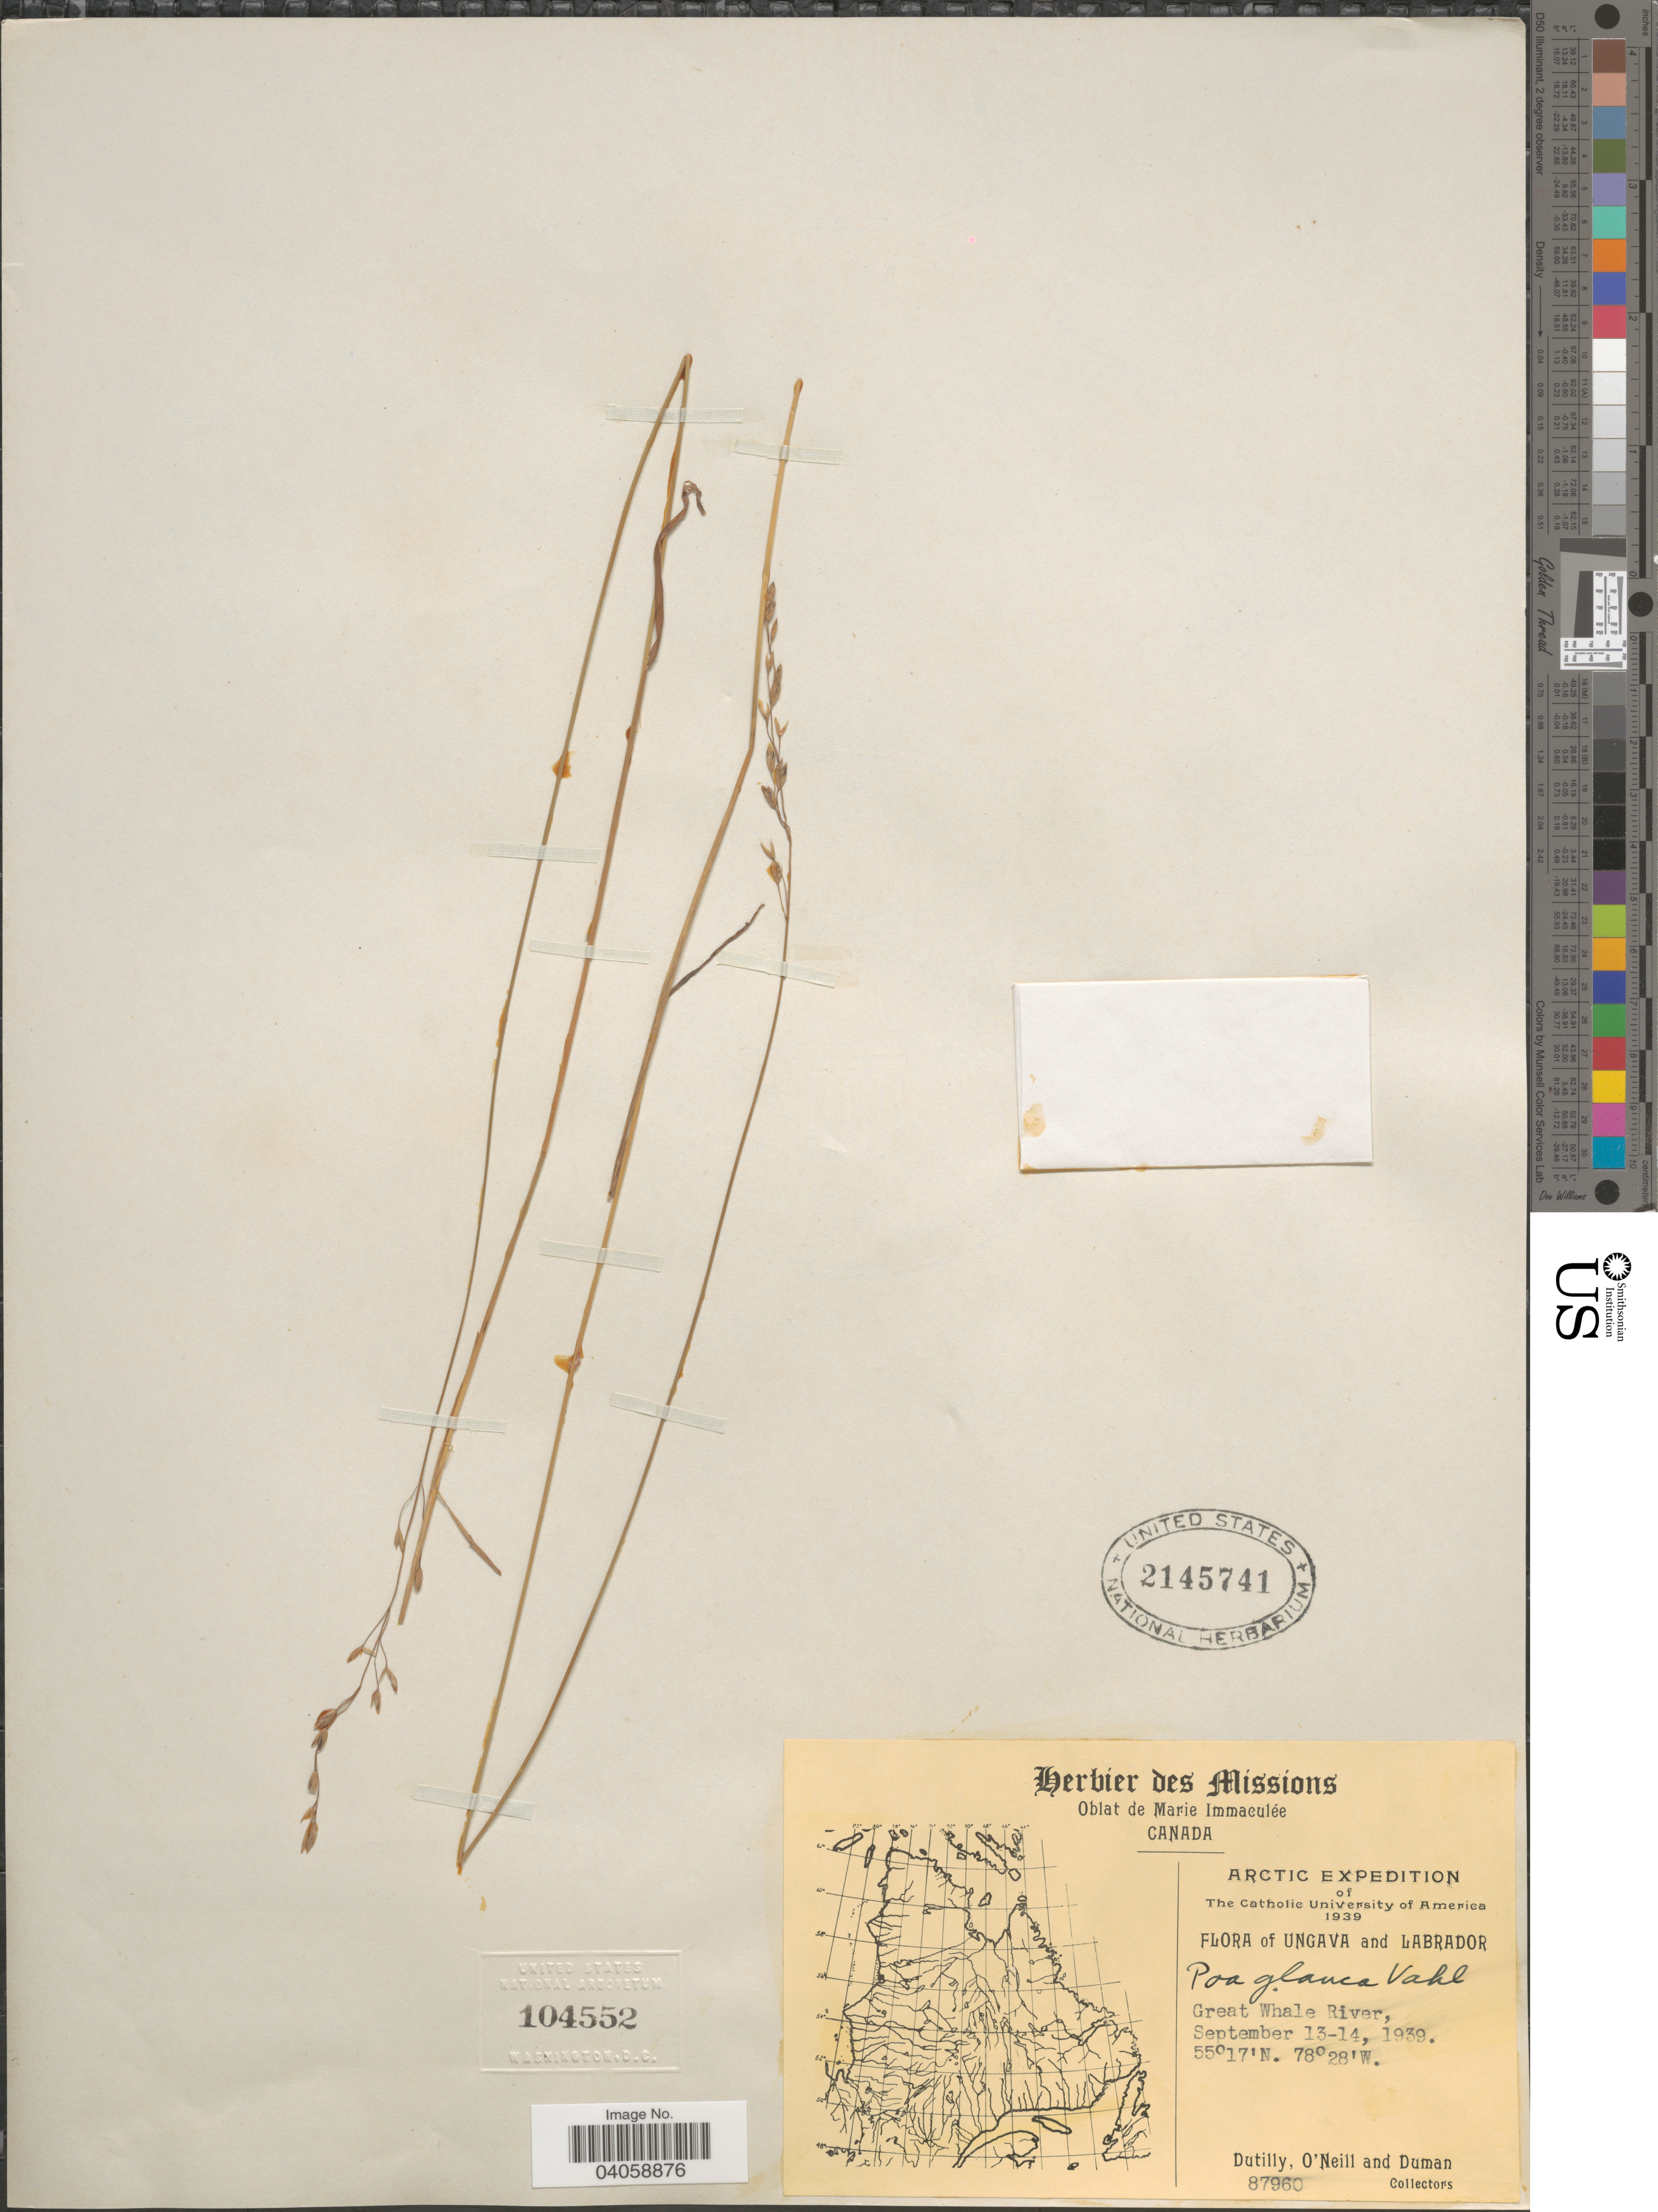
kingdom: Plantae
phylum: Tracheophyta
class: Liliopsida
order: Poales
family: Poaceae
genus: Poa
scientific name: Poa glauca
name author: Vahl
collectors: -. Dutilly, -. O'Neill & -. Duman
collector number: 87960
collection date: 1939-09-13/1939-09-14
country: Canada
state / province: Newfoundland and Labrador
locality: Ungava and Labrador. Great Whale River.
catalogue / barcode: US 2145741